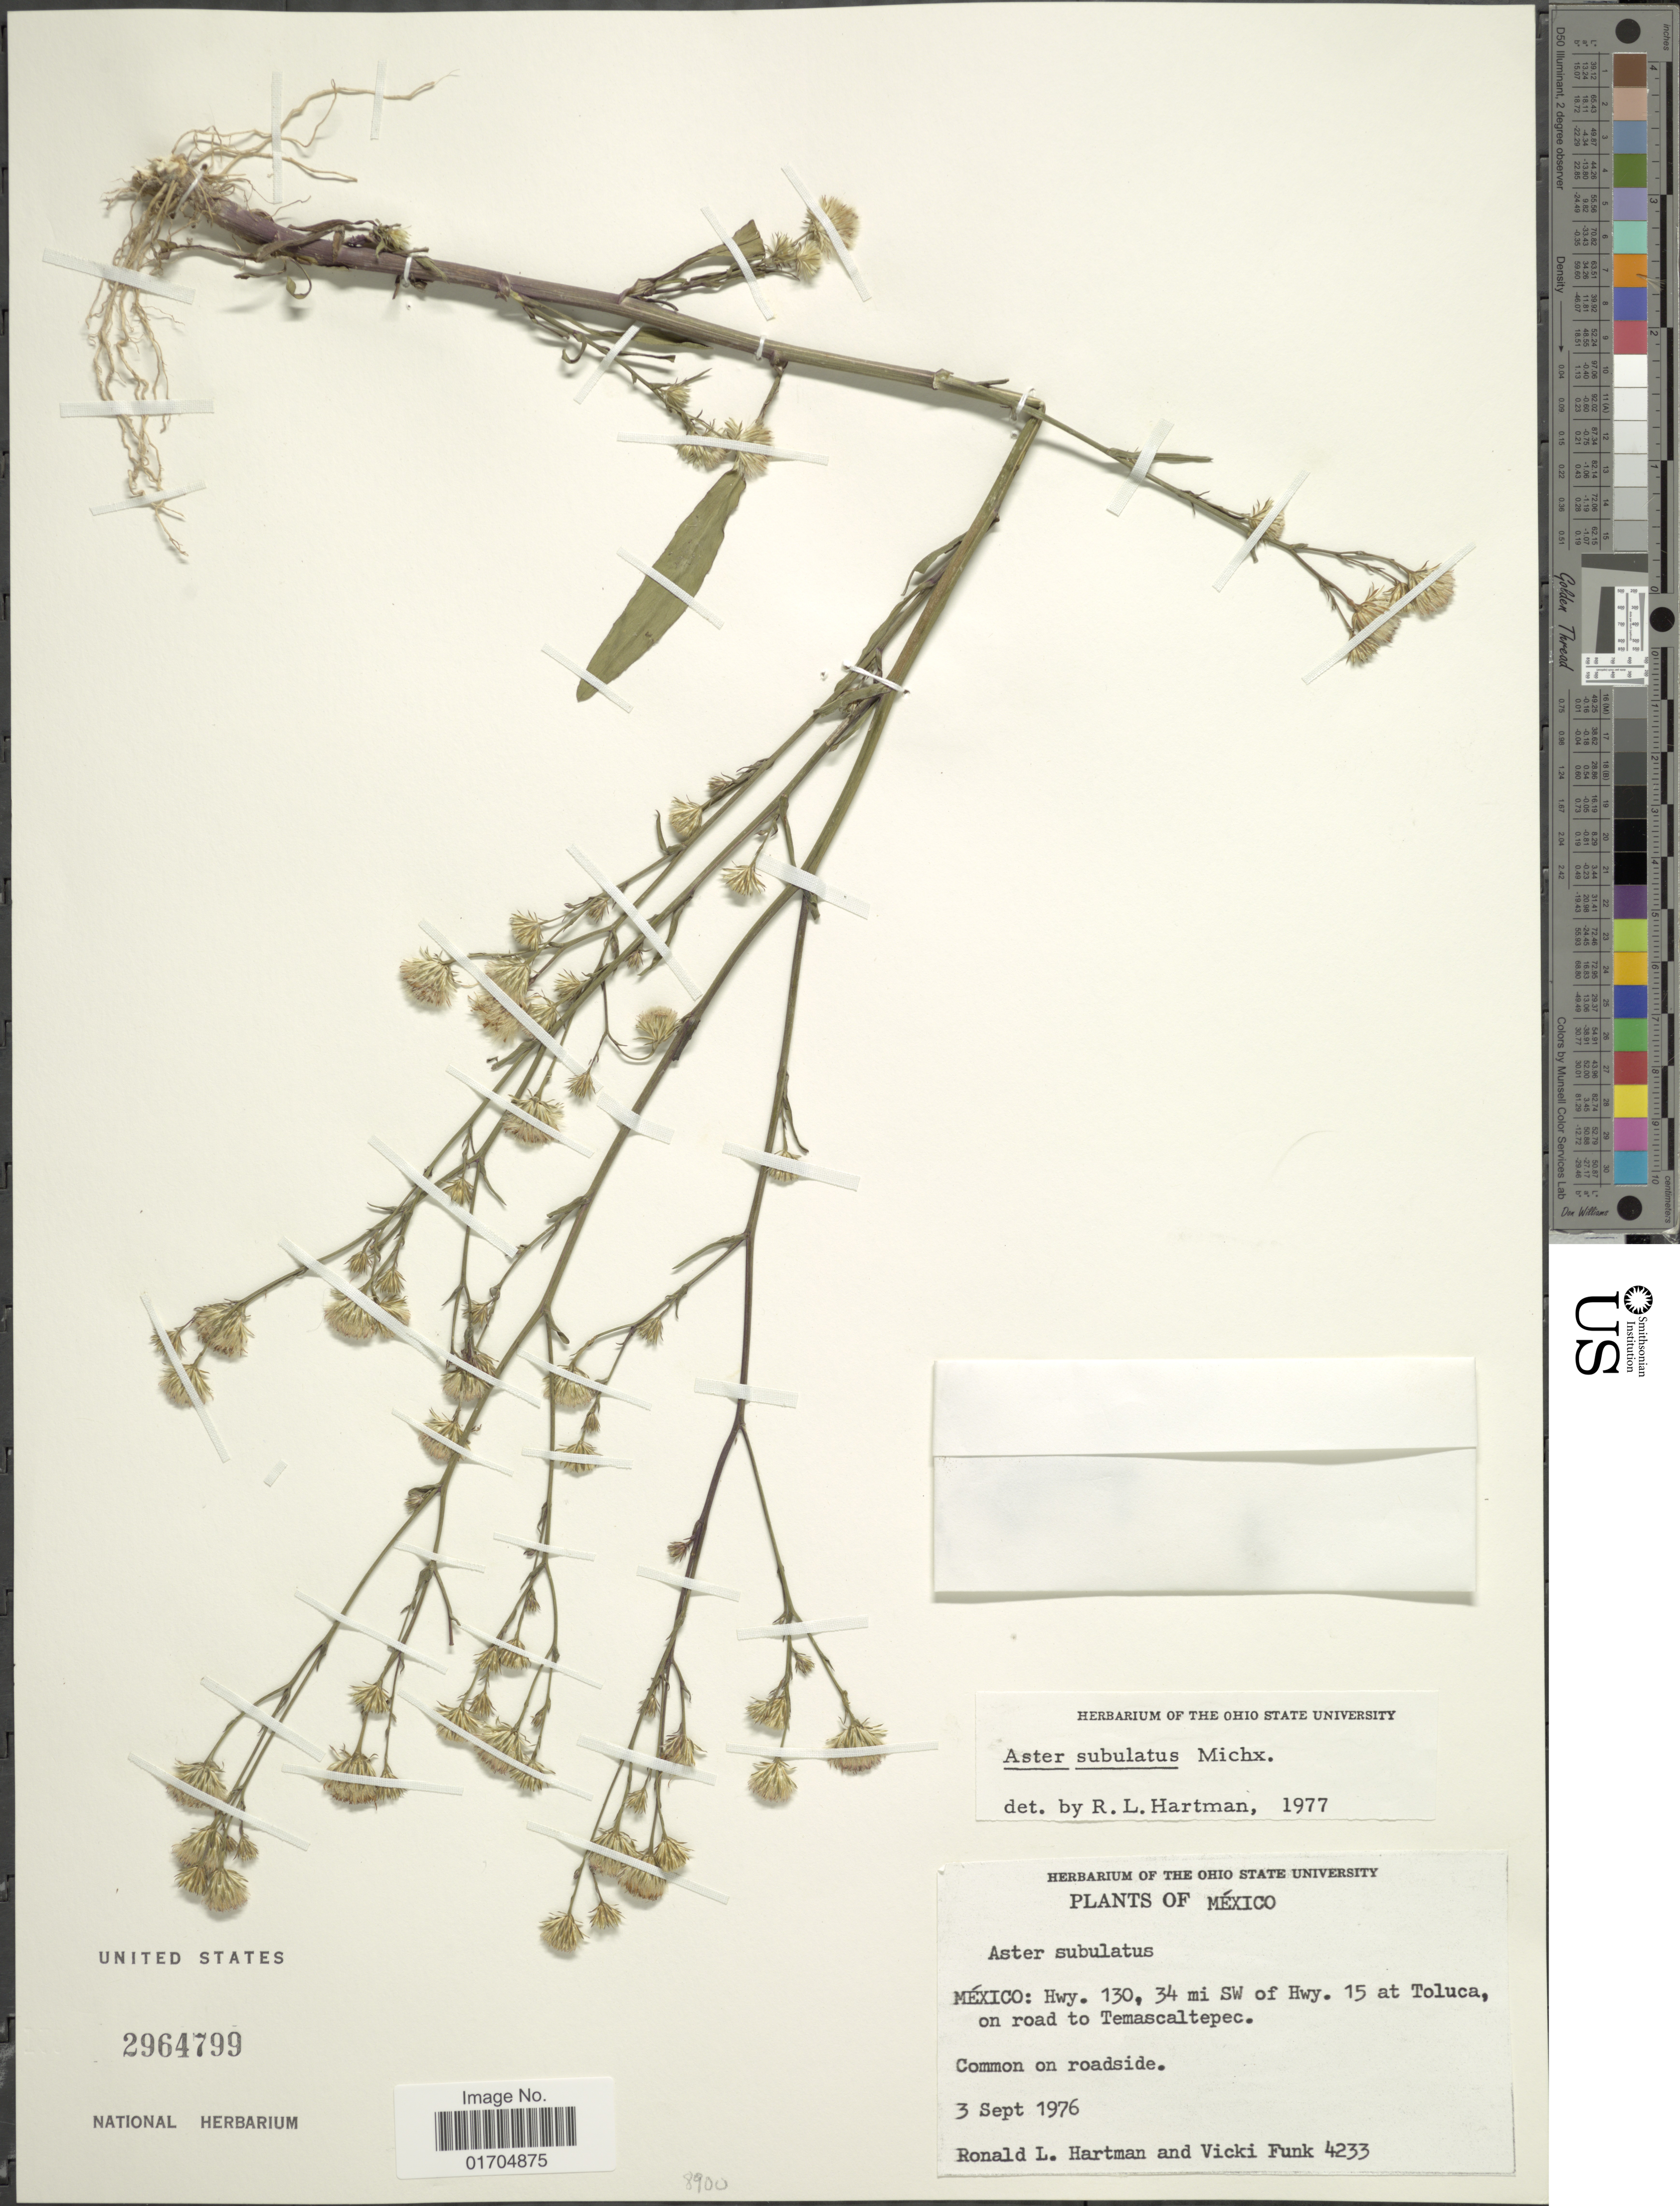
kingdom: Plantae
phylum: Tracheophyta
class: Magnoliopsida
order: Asterales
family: Asteraceae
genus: Symphyotrichum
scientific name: Symphyotrichum subulatum var. parviflorum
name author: (Nees) S.D. Sundb.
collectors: R. L. Hartman & V. Funk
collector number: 4233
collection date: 1976-09-03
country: Mexico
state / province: México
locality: Hwy. 130, 34 mi SW of Hwy. 15 at Toluca, on road to Temascaltepec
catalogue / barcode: US 2964799